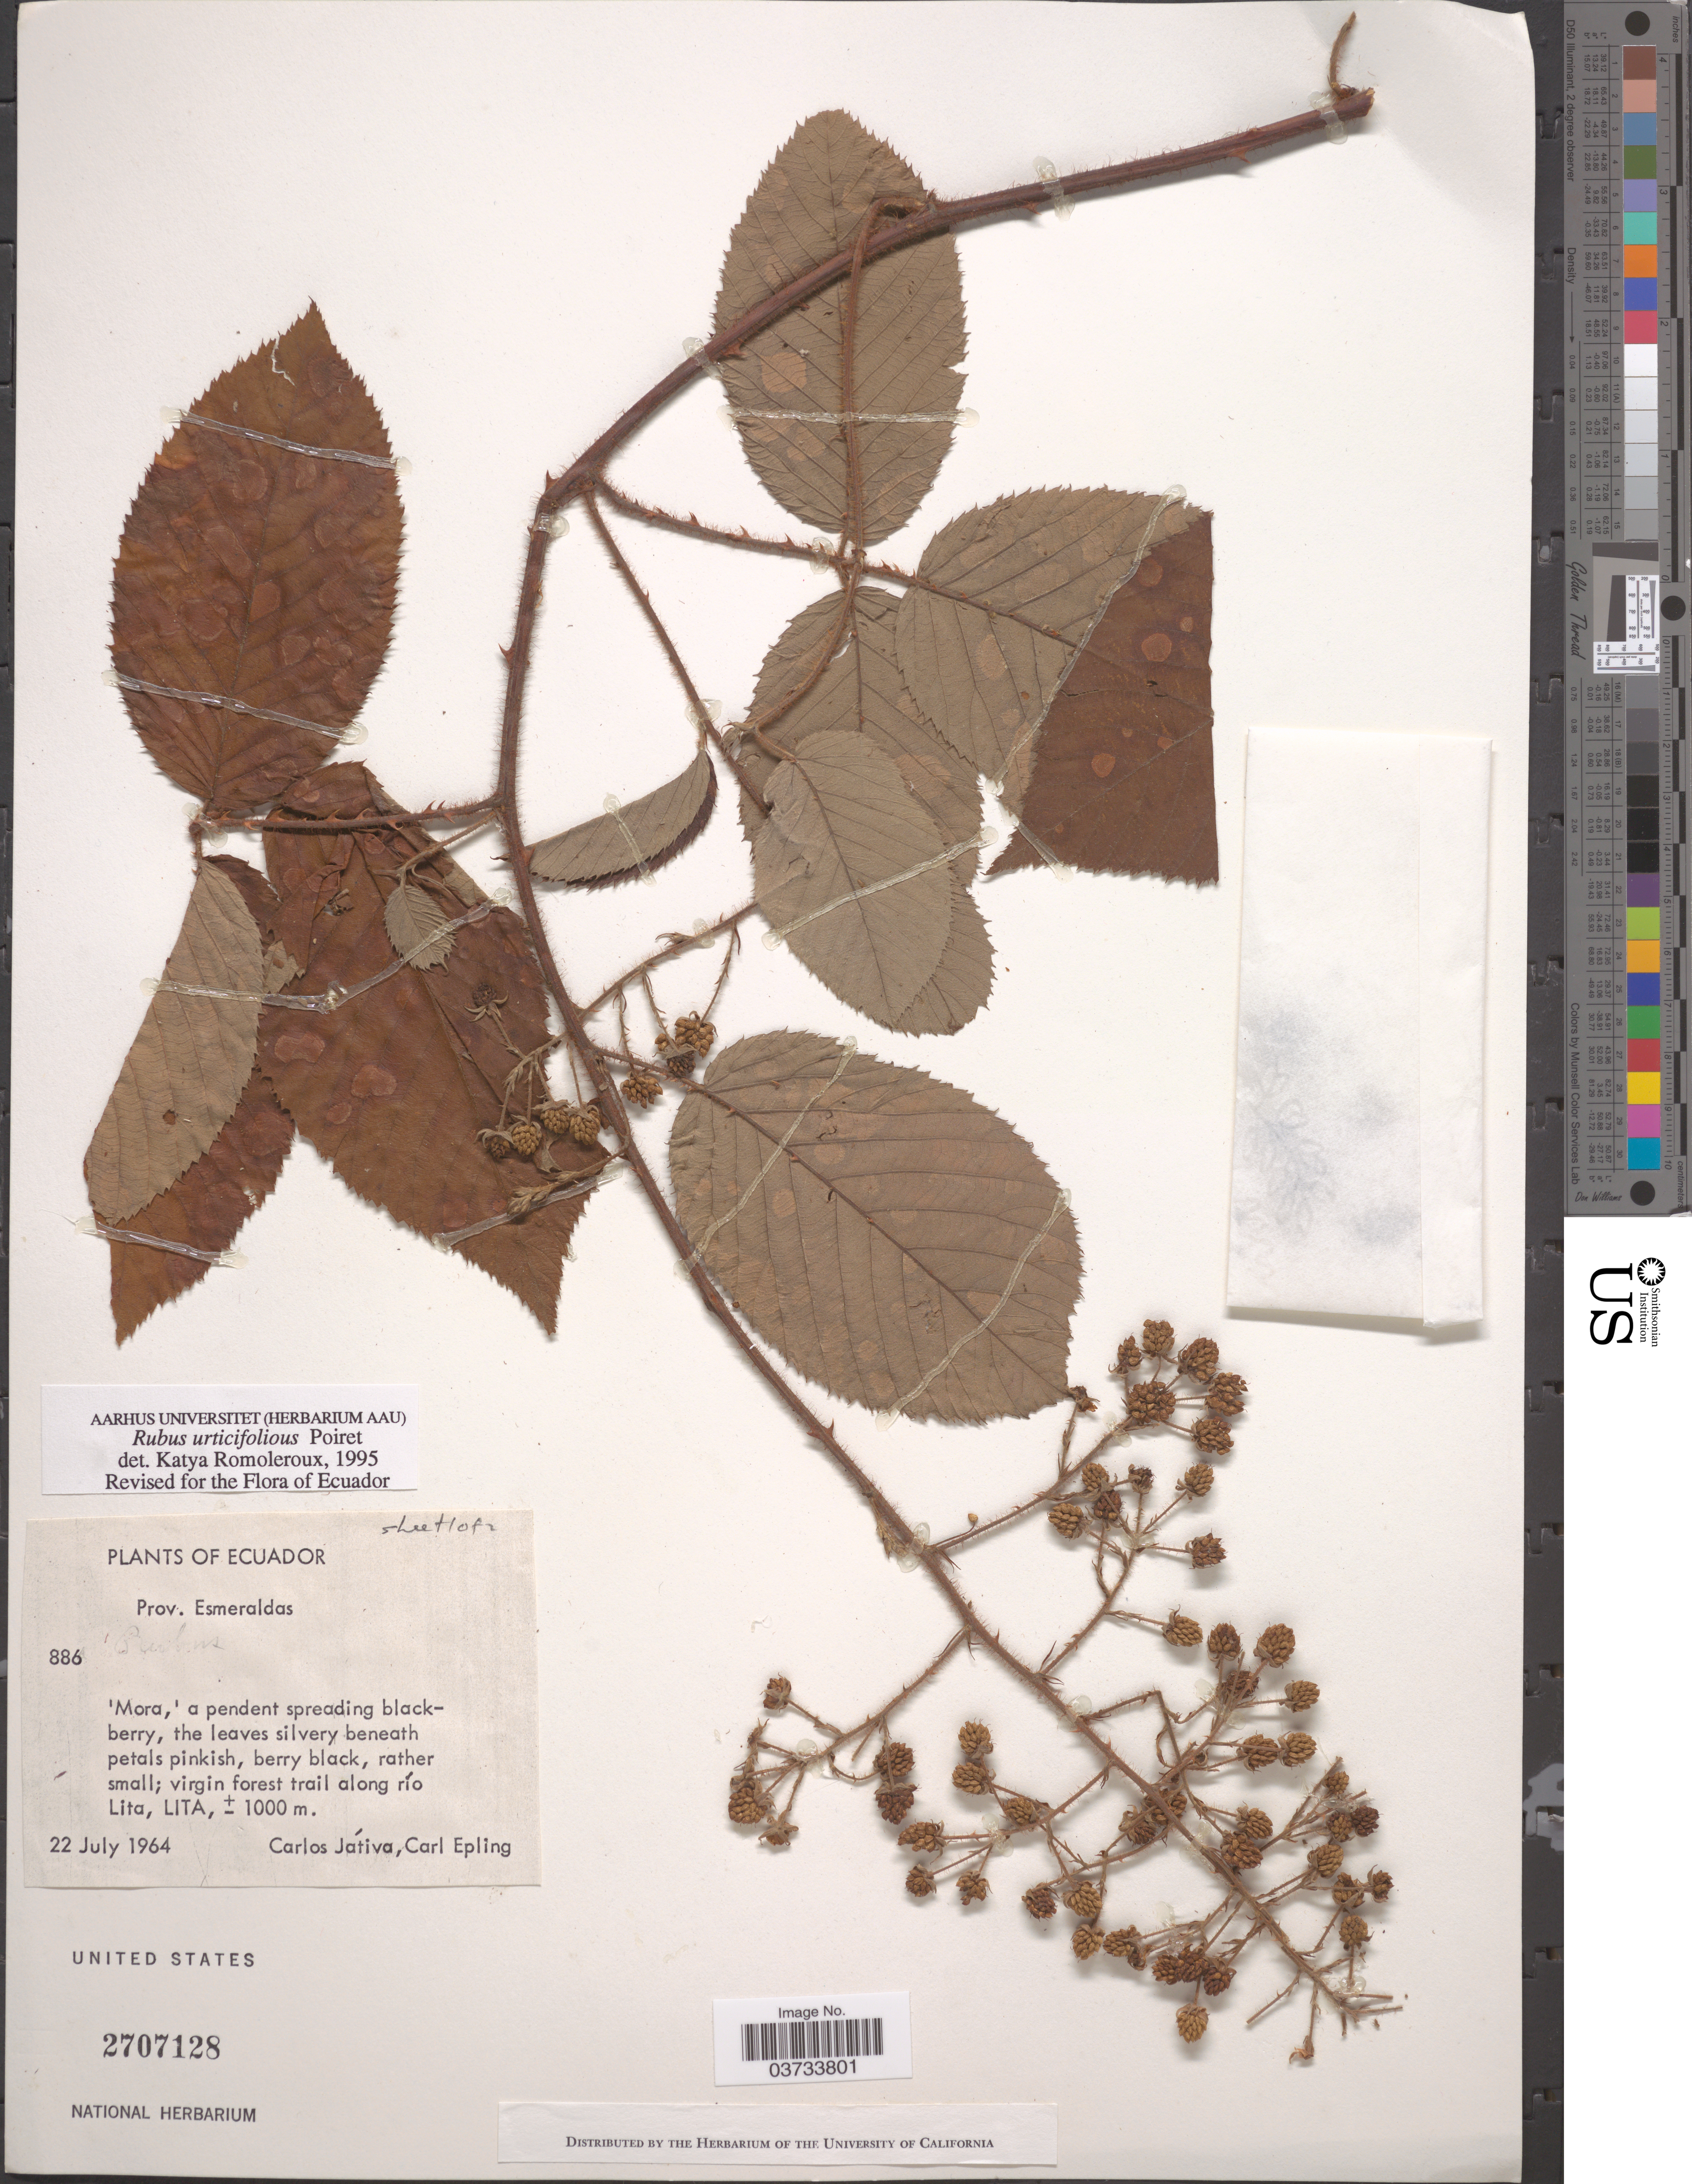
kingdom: Plantae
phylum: Tracheophyta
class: Magnoliopsida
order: Rosales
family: Rosaceae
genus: Rubus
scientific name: Rubus urticifolius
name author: Poir.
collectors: C. D. Játiva & C. C. Epling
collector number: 886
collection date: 1964-07-22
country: Ecuador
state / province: Esmeraldas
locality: Virgin forest trail along río Lita.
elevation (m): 1000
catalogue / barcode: US 2707128